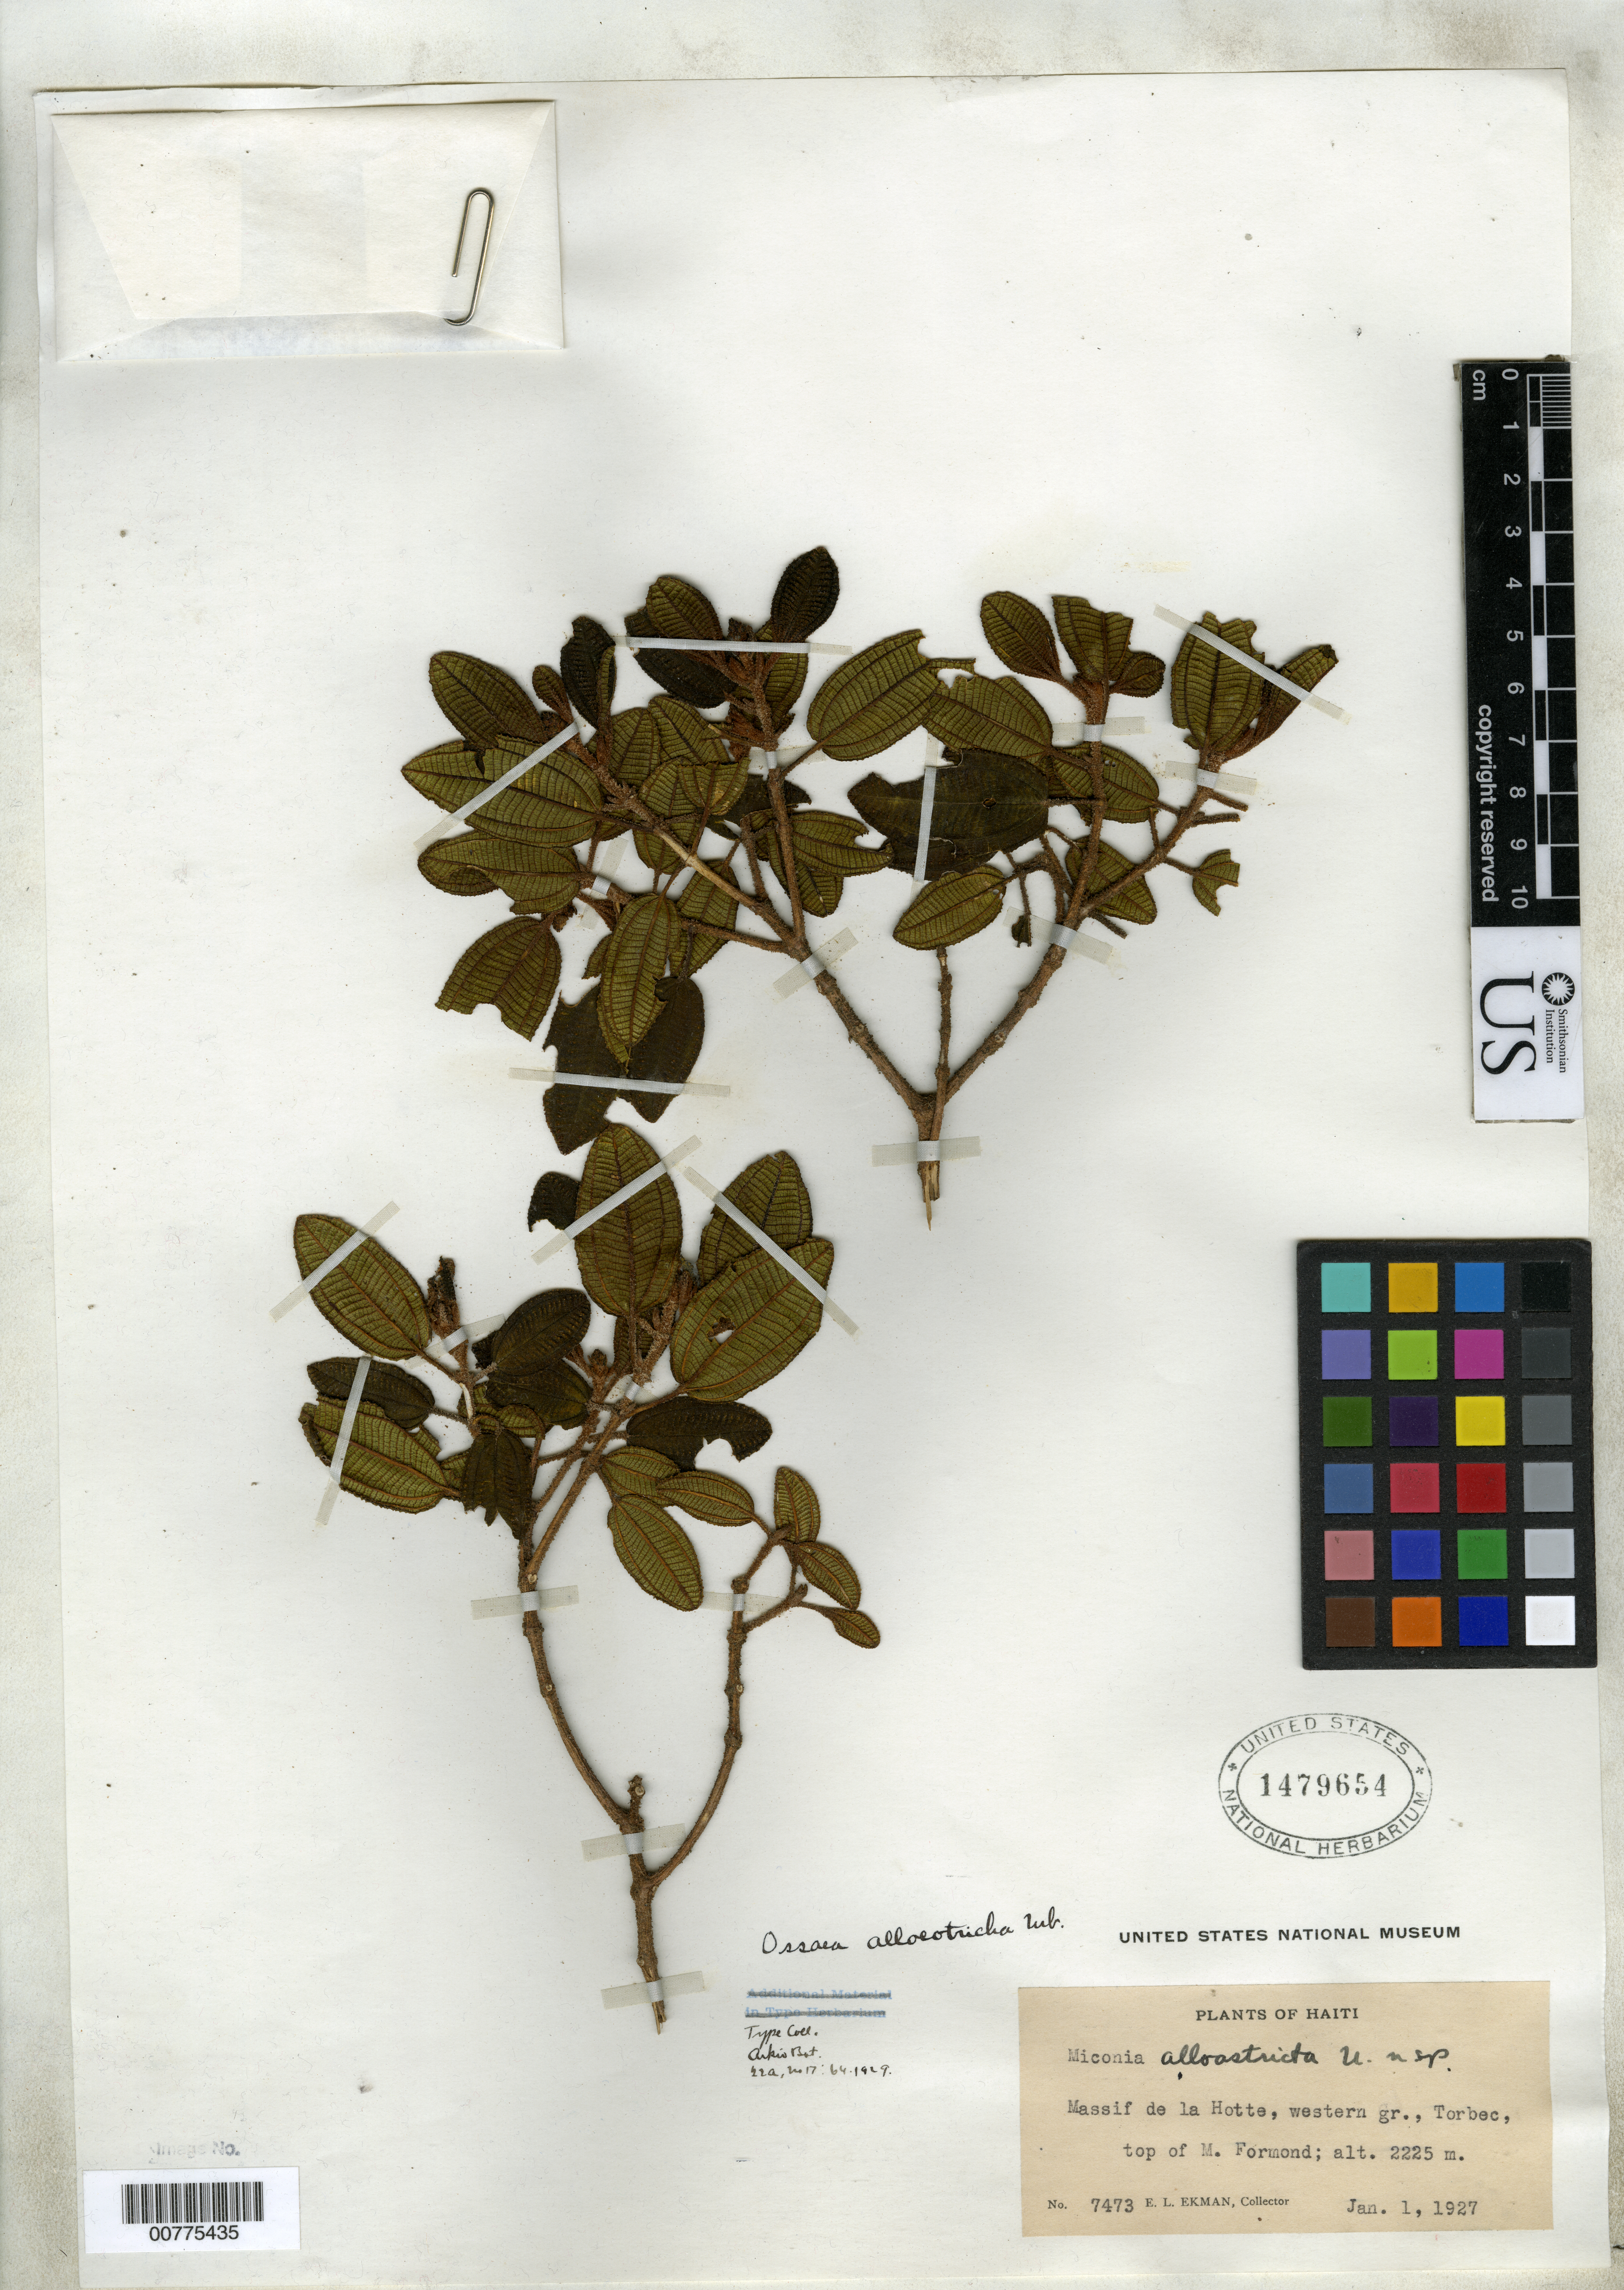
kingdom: Plantae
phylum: Tracheophyta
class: Magnoliopsida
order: Myrtales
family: Melastomataceae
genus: Ossaea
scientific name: Ossaea alloeotricha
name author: Urb.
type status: Isotype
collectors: E. L. Ekman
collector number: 7473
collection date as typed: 01 Jan 1927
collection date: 1927-01-01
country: Haiti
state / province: Sud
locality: Massif de la Hotte, western group, Torbec, top of M. Formond.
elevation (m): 2225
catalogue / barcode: US 1479654